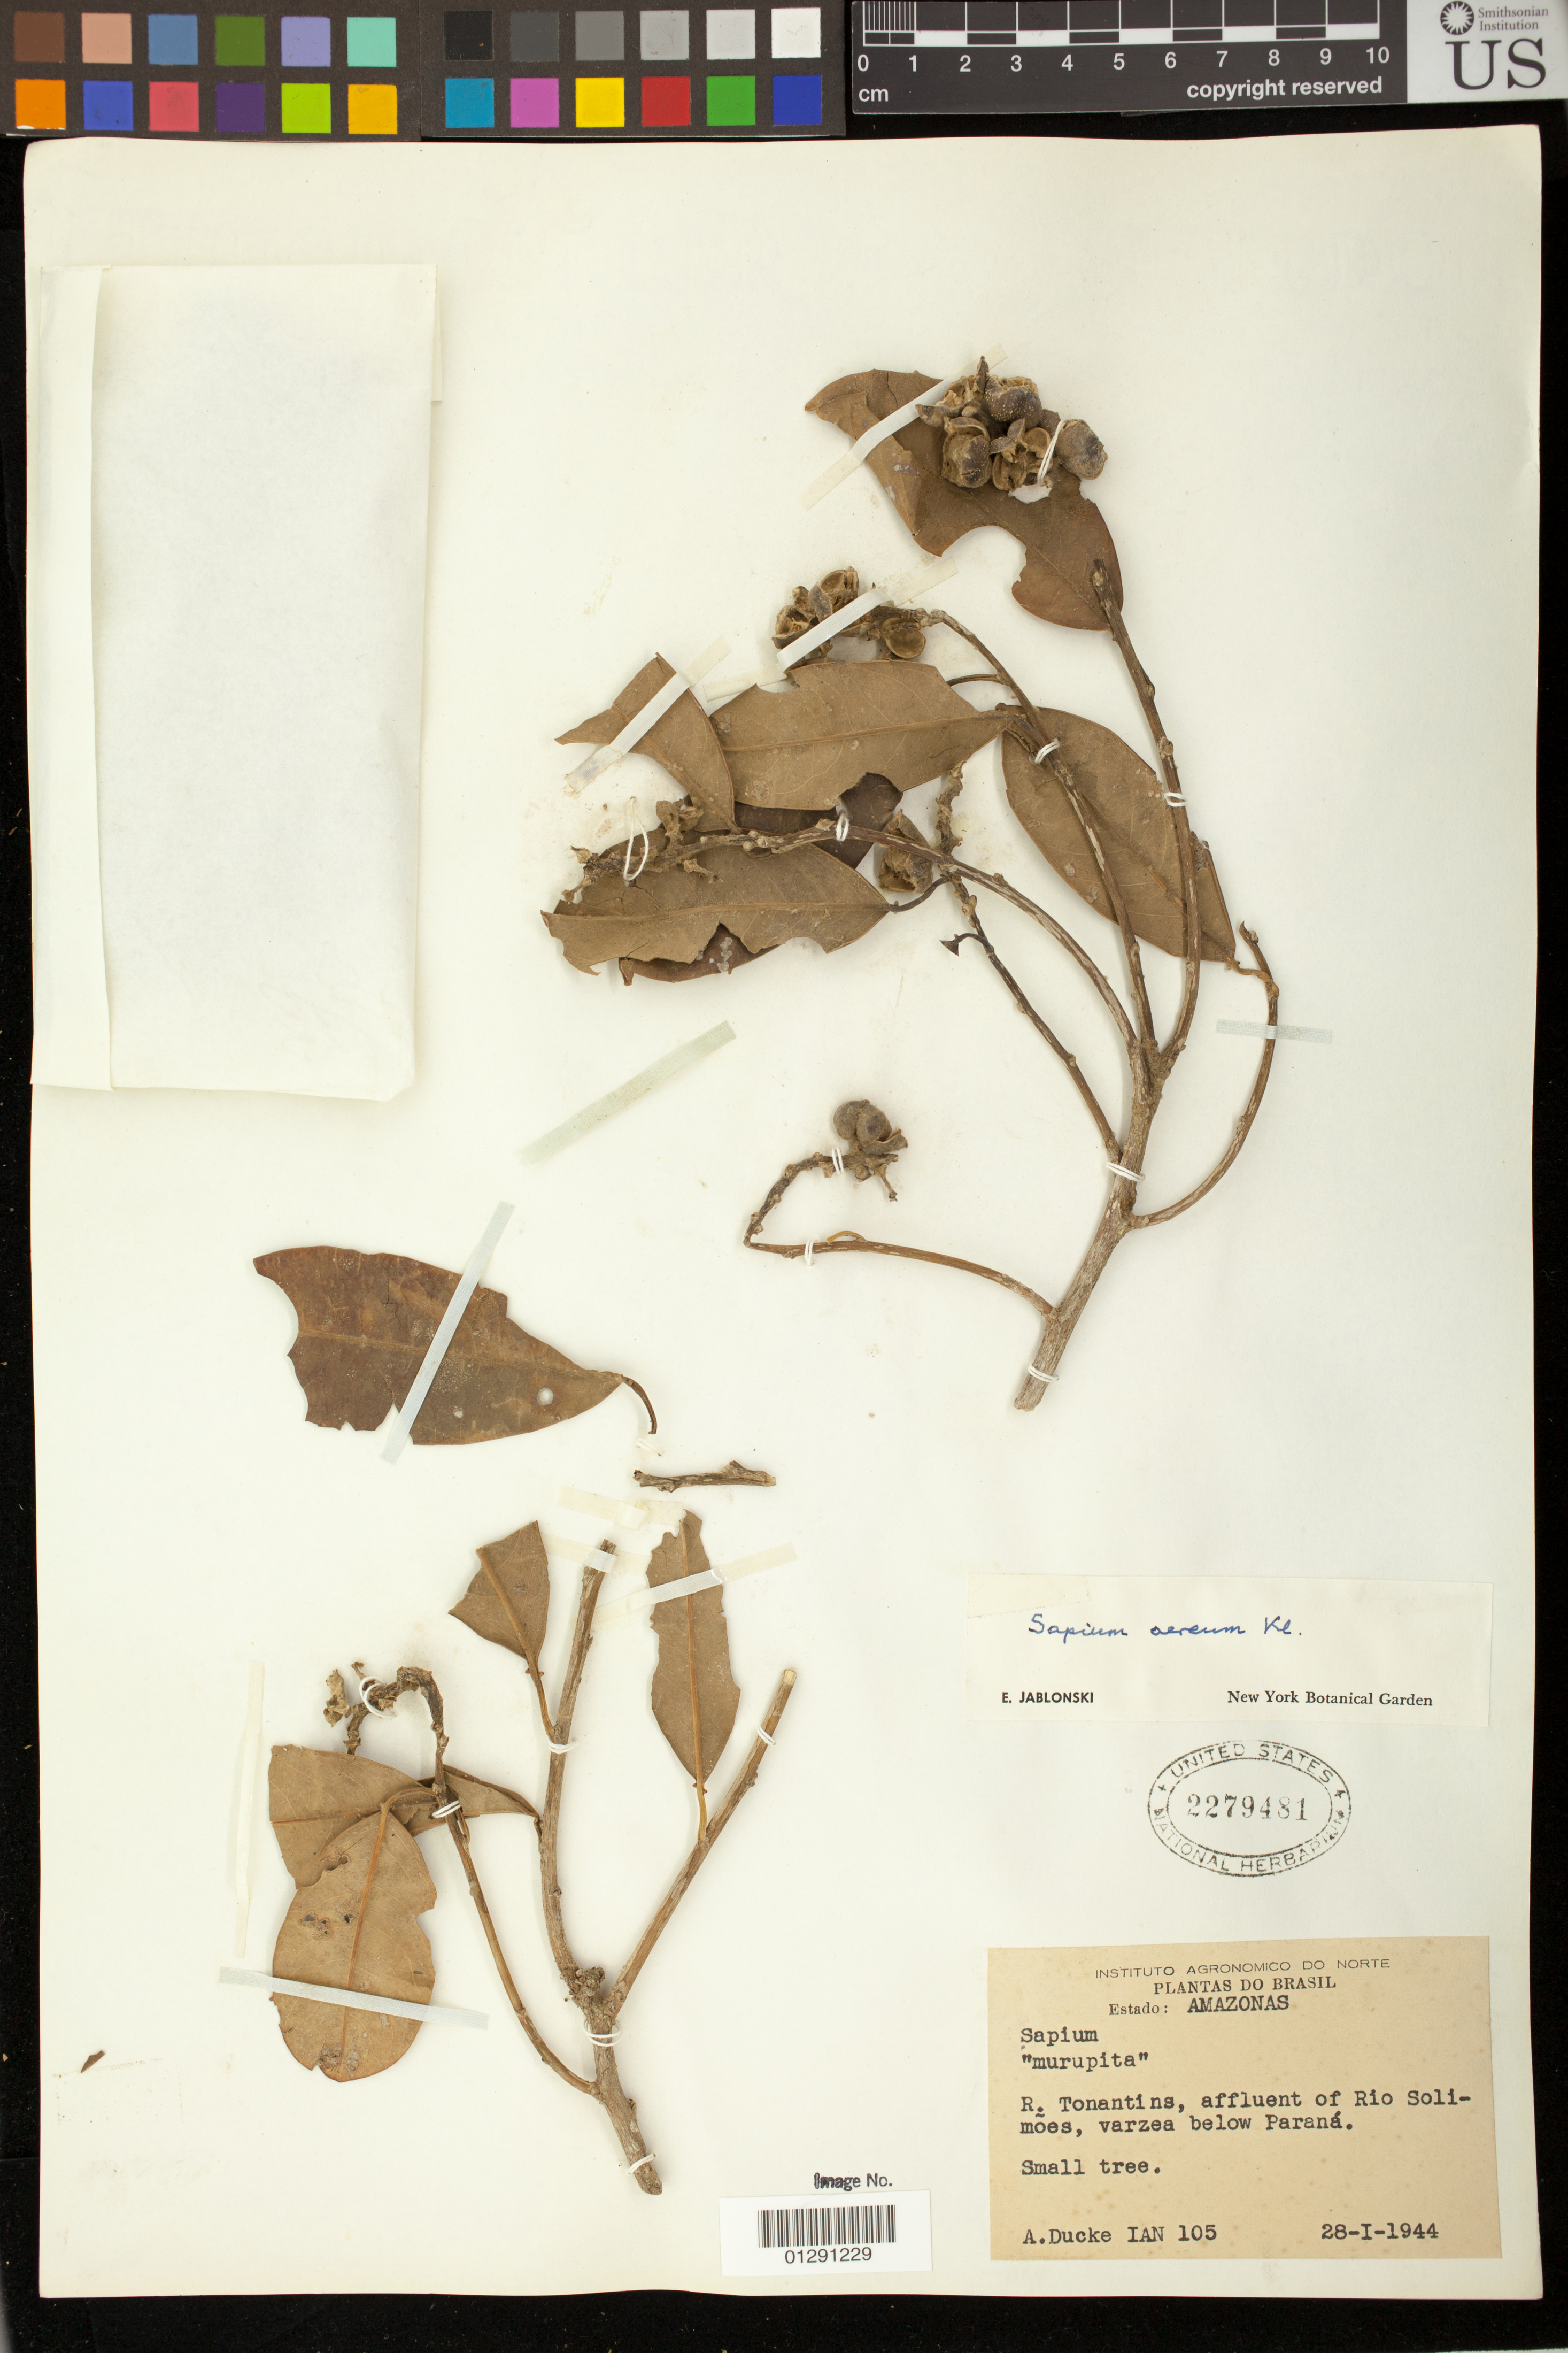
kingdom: Plantae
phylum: Tracheophyta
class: Magnoliopsida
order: Malpighiales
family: Euphorbiaceae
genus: Sapium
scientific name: Sapium glandulatum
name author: (Vell.) Pax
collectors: A. Ducke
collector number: IAN 105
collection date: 1944-01-28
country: Brazil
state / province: Amazonas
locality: R. Tonantins, affluent of Rio Solimoes, varzea below Parana.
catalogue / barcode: US 2279481